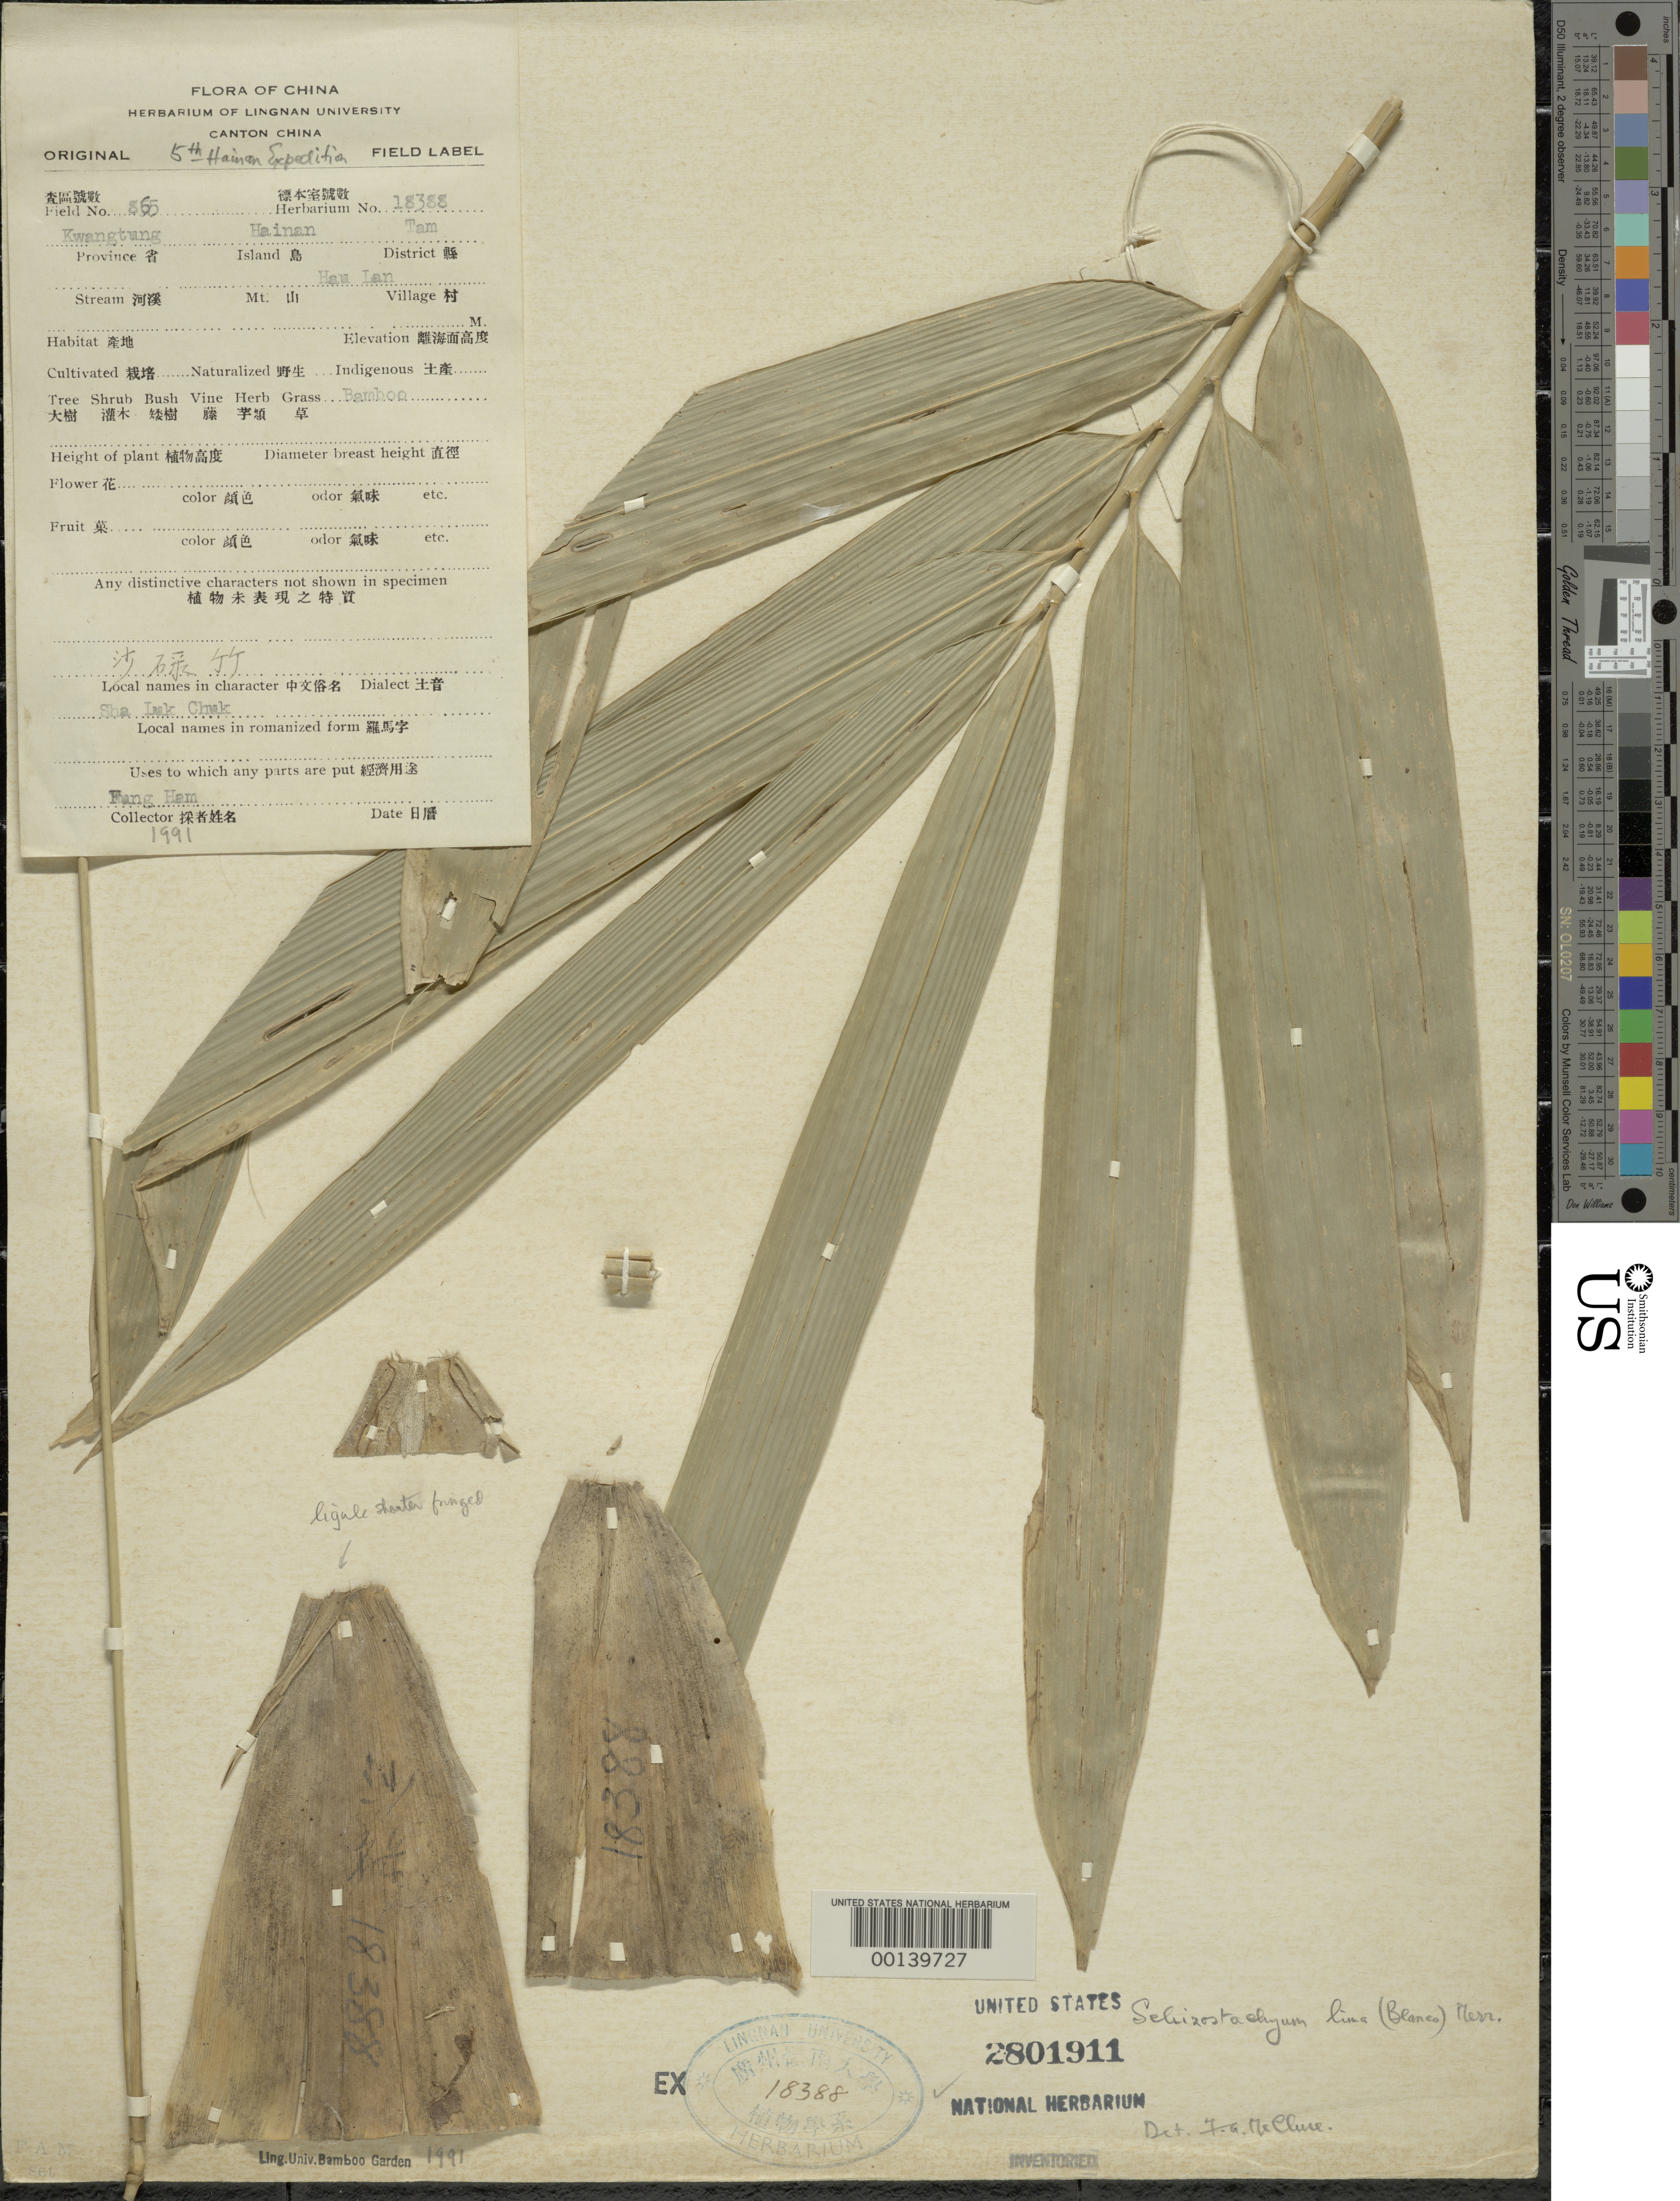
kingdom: Plantae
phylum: Tracheophyta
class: Liliopsida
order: Poales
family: Poaceae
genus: Schizostachyum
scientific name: Schizostachyum lima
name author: (Blanco) Merr.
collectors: H. L. Fung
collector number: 865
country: China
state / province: Hainan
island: Hainan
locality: Tam, hau lan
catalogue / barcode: US 2801911